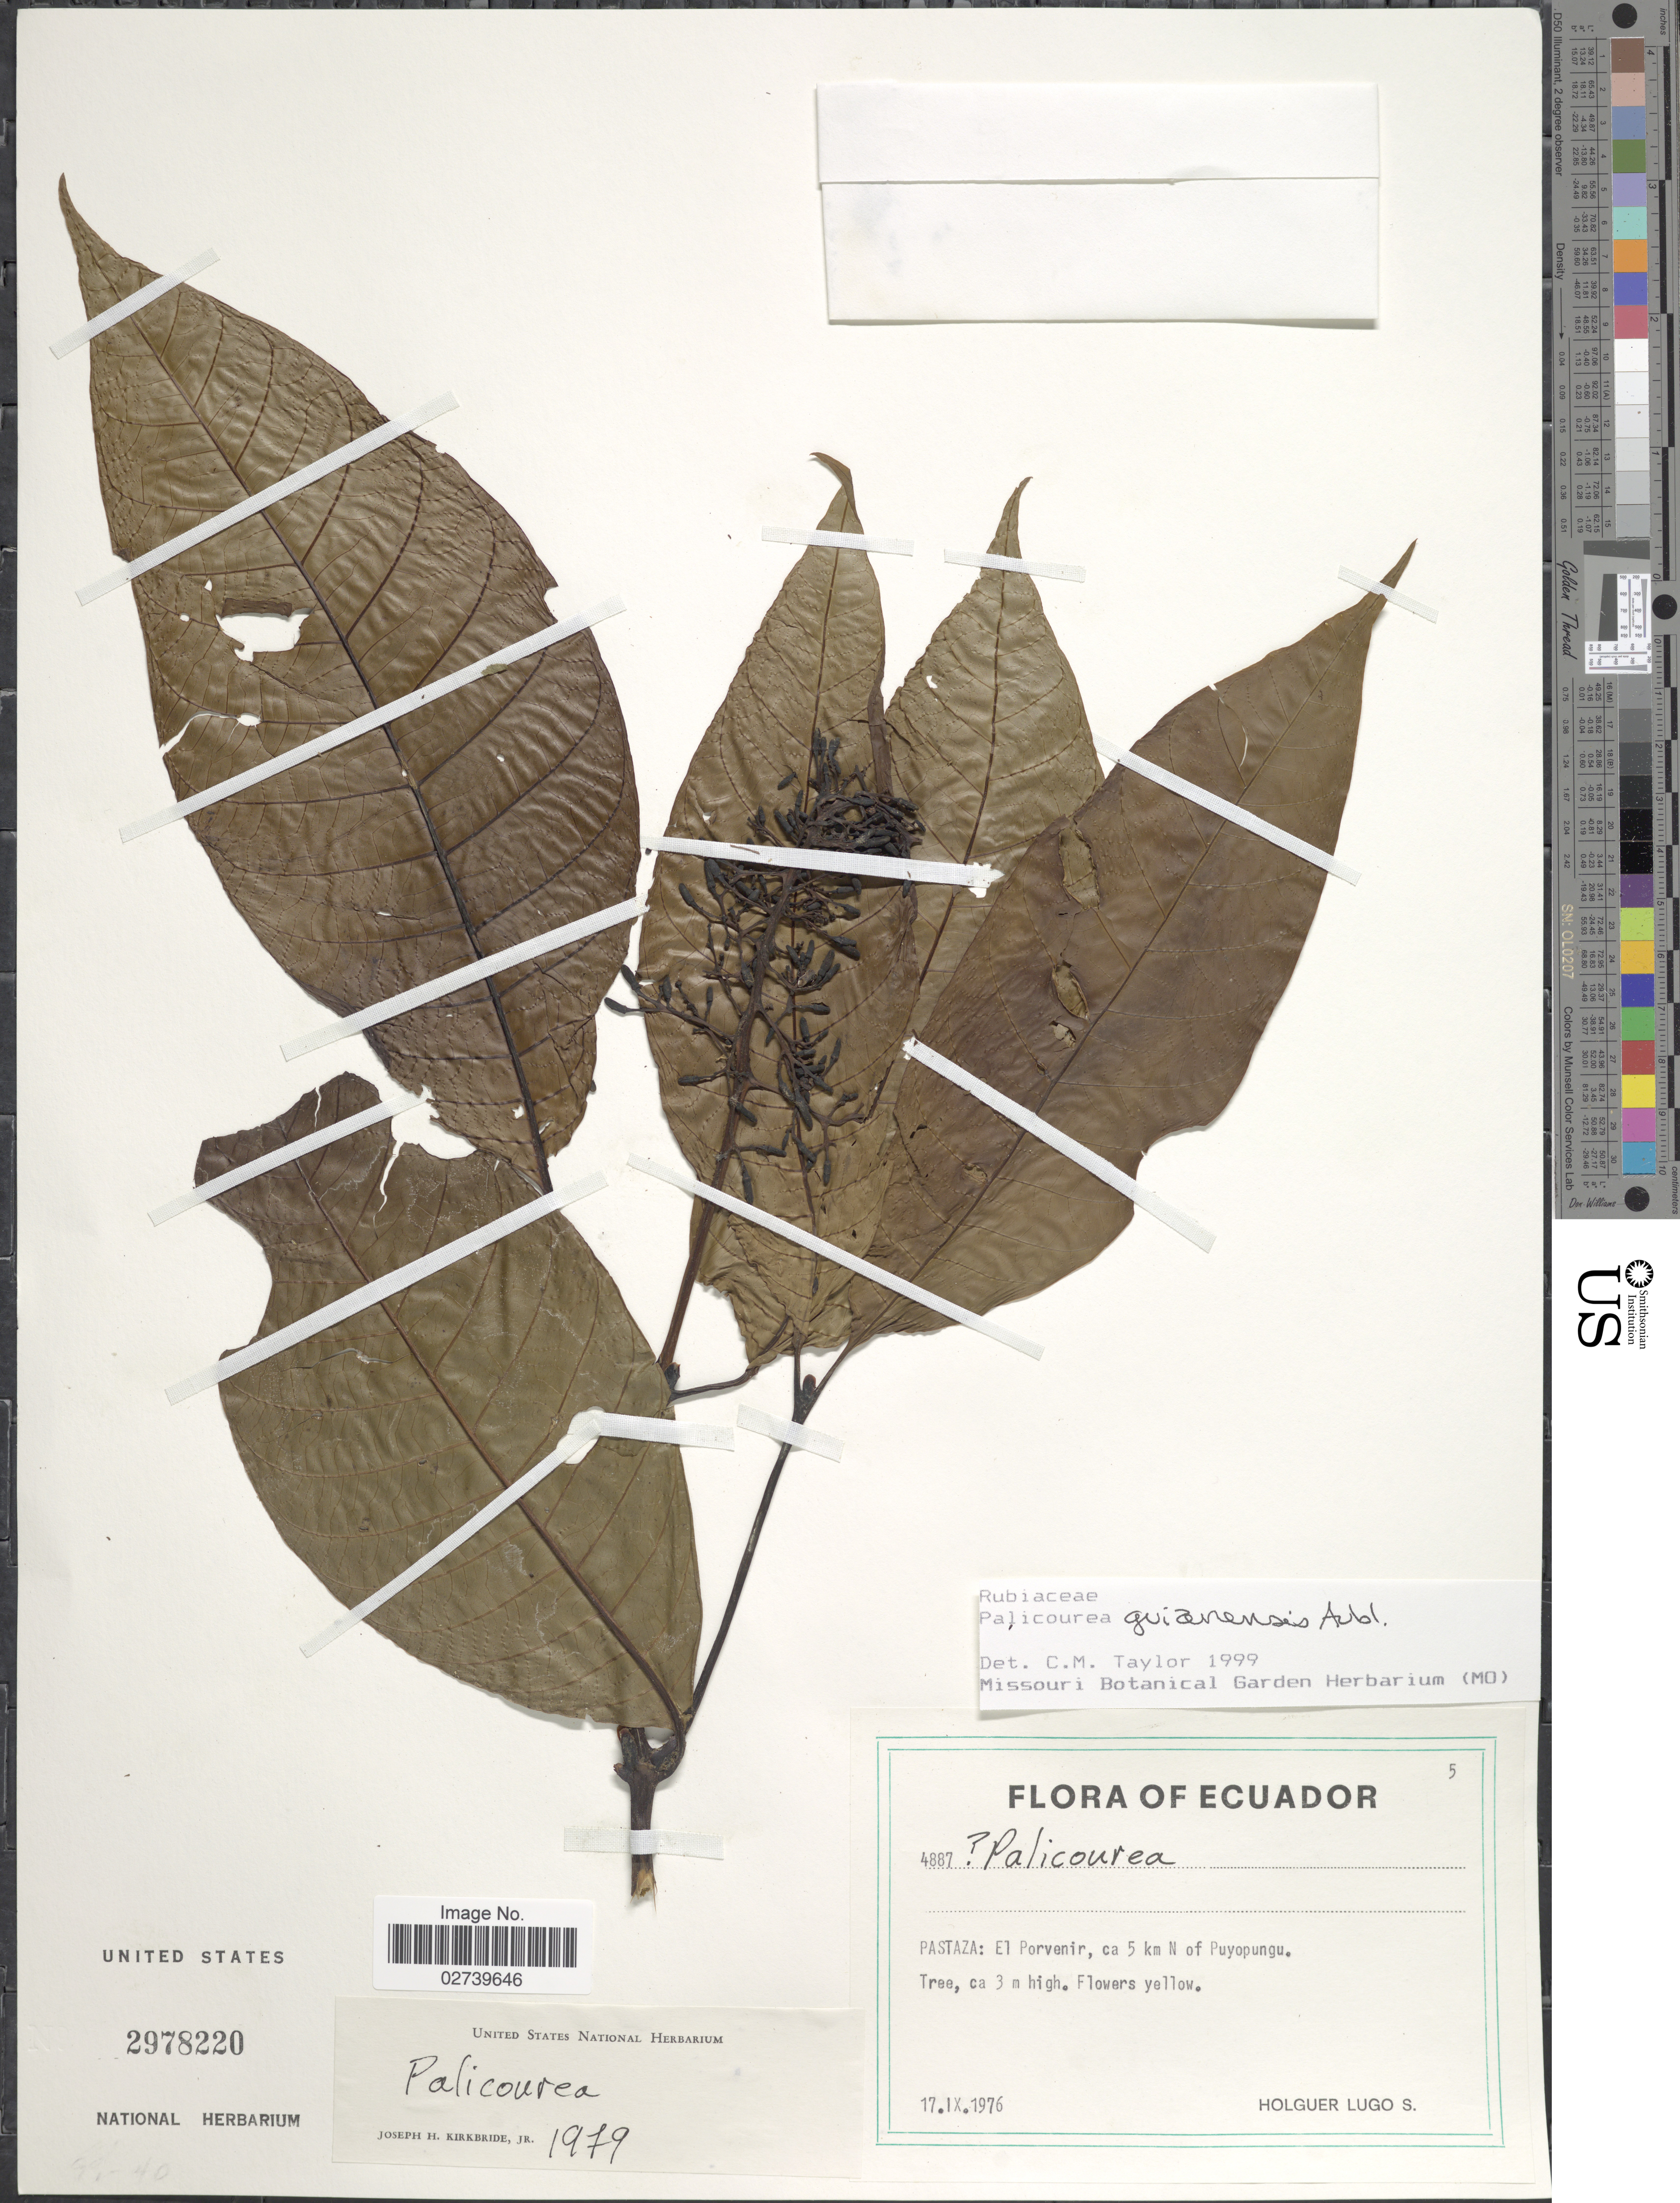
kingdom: Plantae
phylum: Tracheophyta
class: Magnoliopsida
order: Gentianales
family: Rubiaceae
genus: Palicourea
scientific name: Palicourea guianensis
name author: Aubl.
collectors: H. Lugo S.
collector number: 4887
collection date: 1976-09-17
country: Ecuador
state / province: Pastaza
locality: El Porvenir, ca 5 km N of Puyopungu.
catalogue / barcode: US 2978220